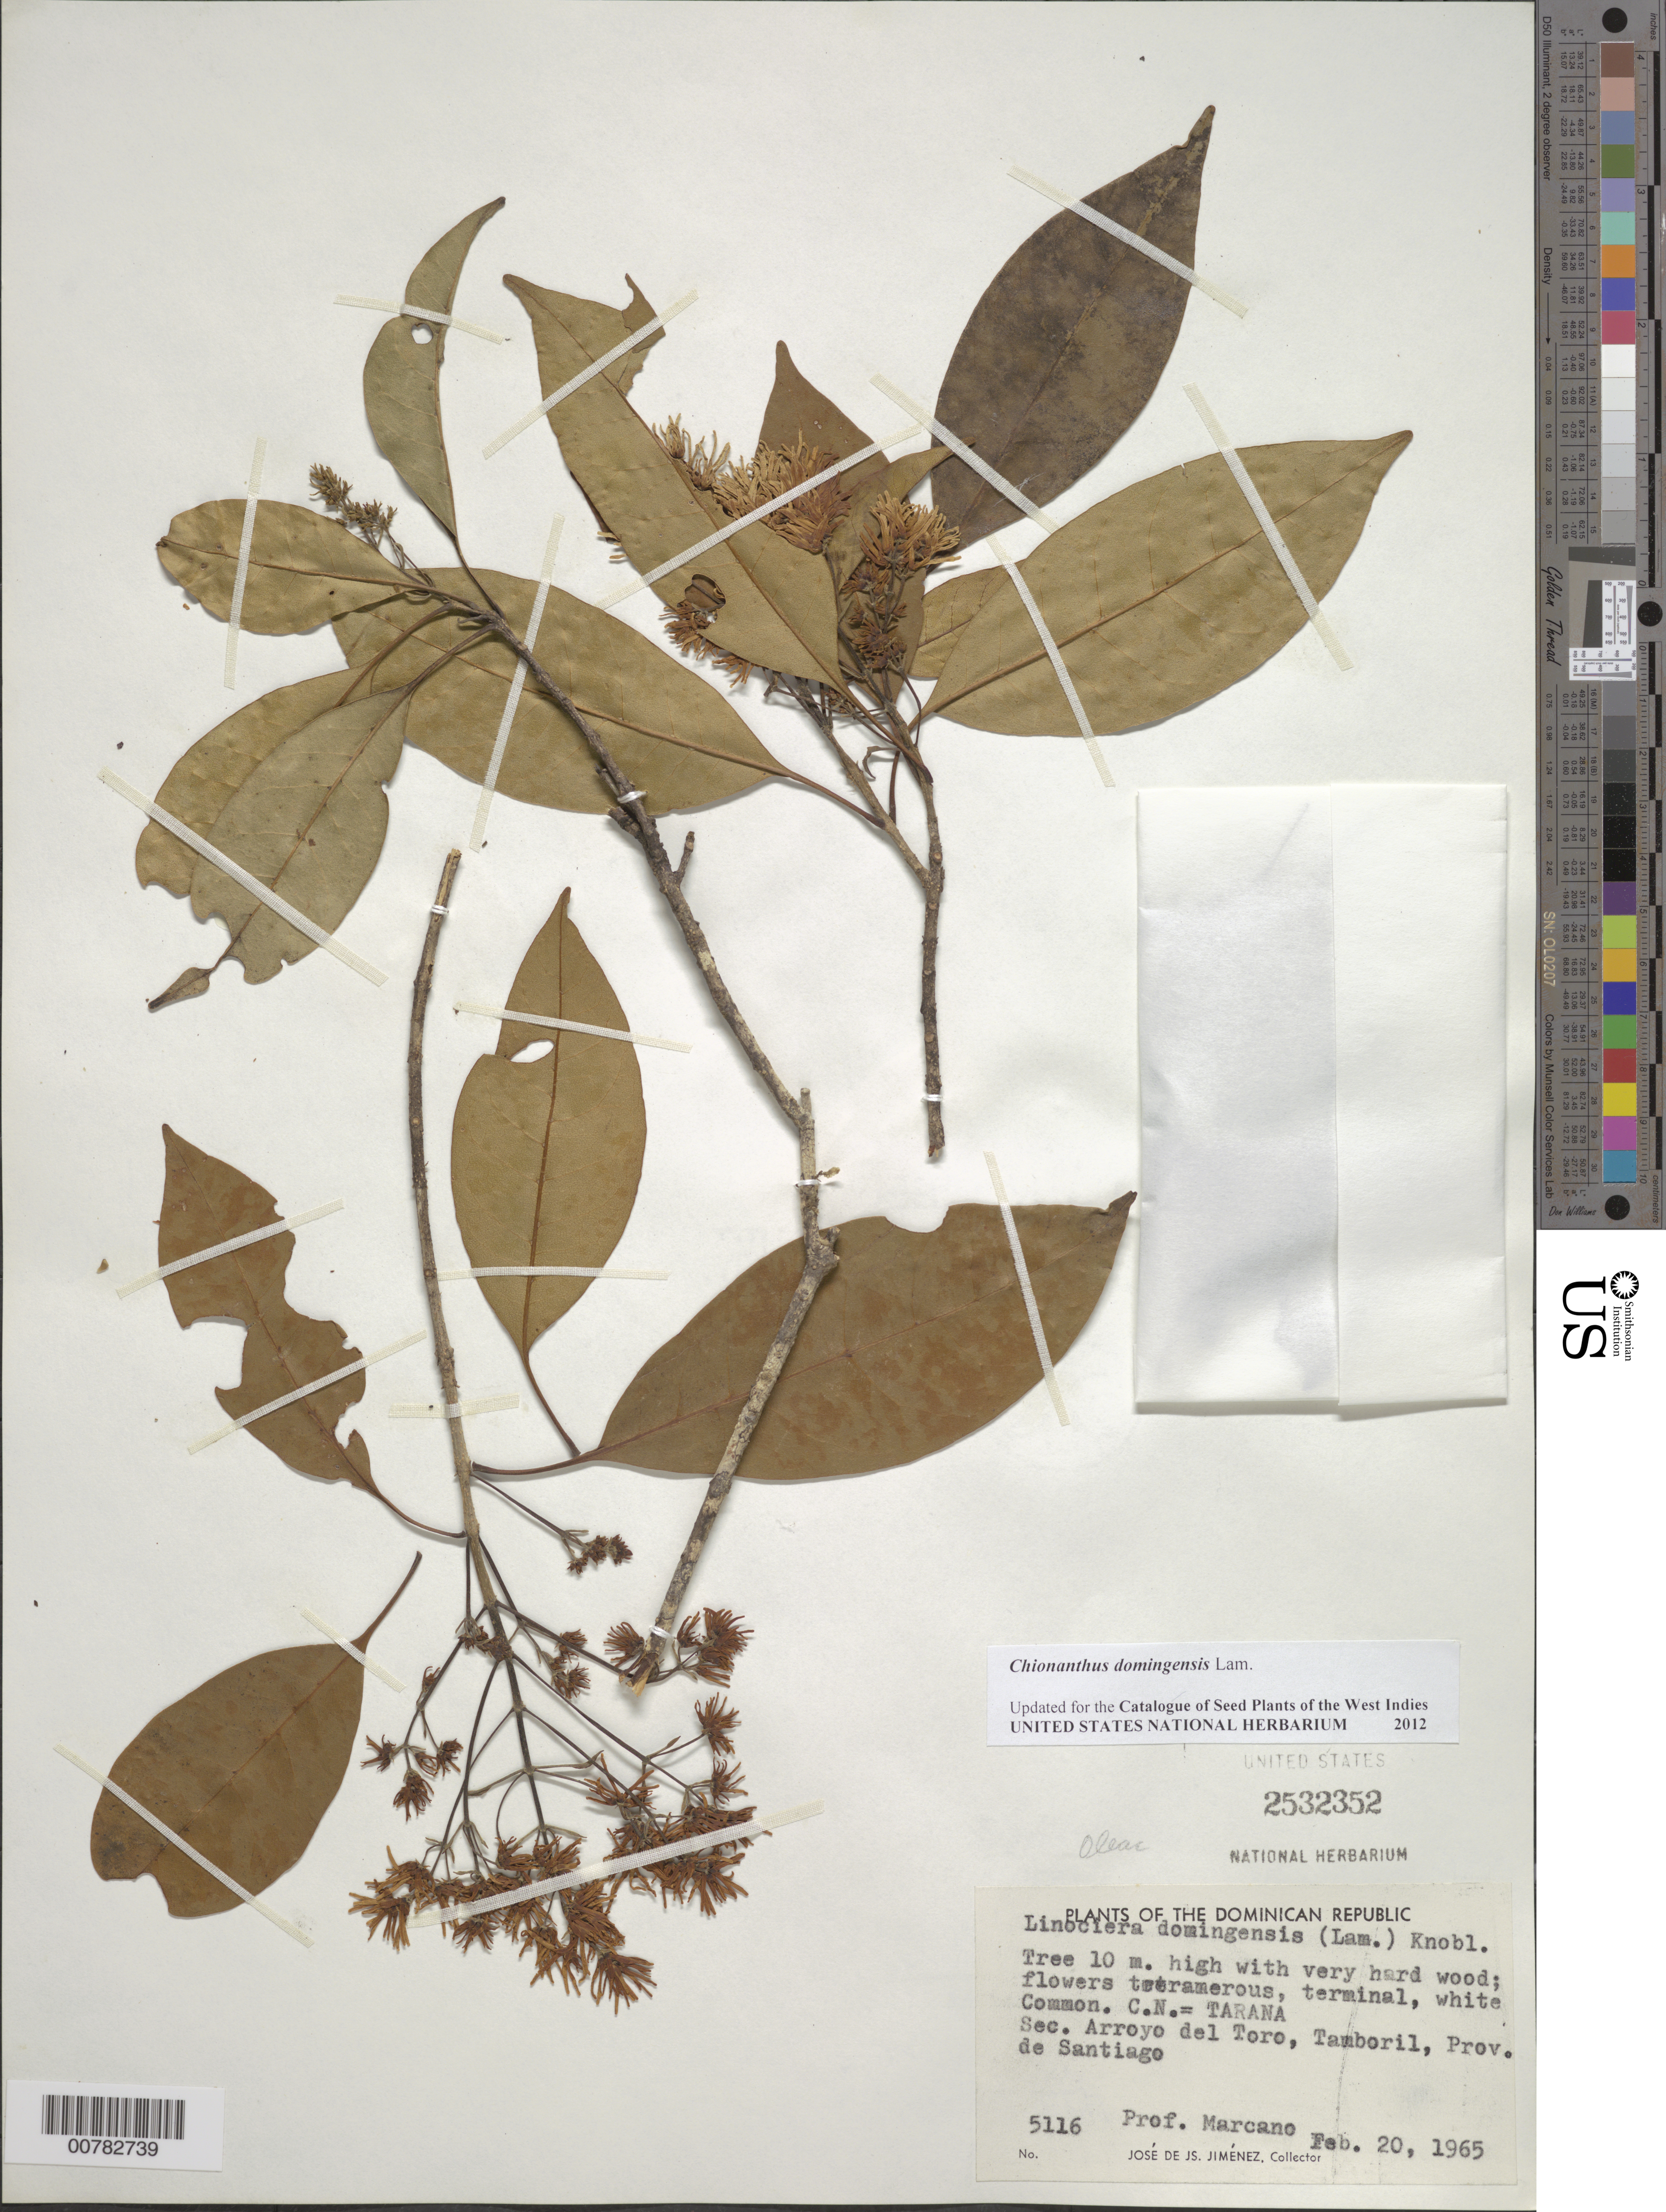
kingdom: Plantae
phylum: Tracheophyta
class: Magnoliopsida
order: Lamiales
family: Oleaceae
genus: Chionanthus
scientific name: Chionanthus domingensis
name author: Lam.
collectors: E. J. Marcano F.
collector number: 5116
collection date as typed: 20 Feb 1965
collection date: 1965-02-20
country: Dominican Republic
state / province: Santiago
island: Hispaniola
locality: Tamboril, Sec. Arroyo del Toro.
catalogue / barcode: US 2532352